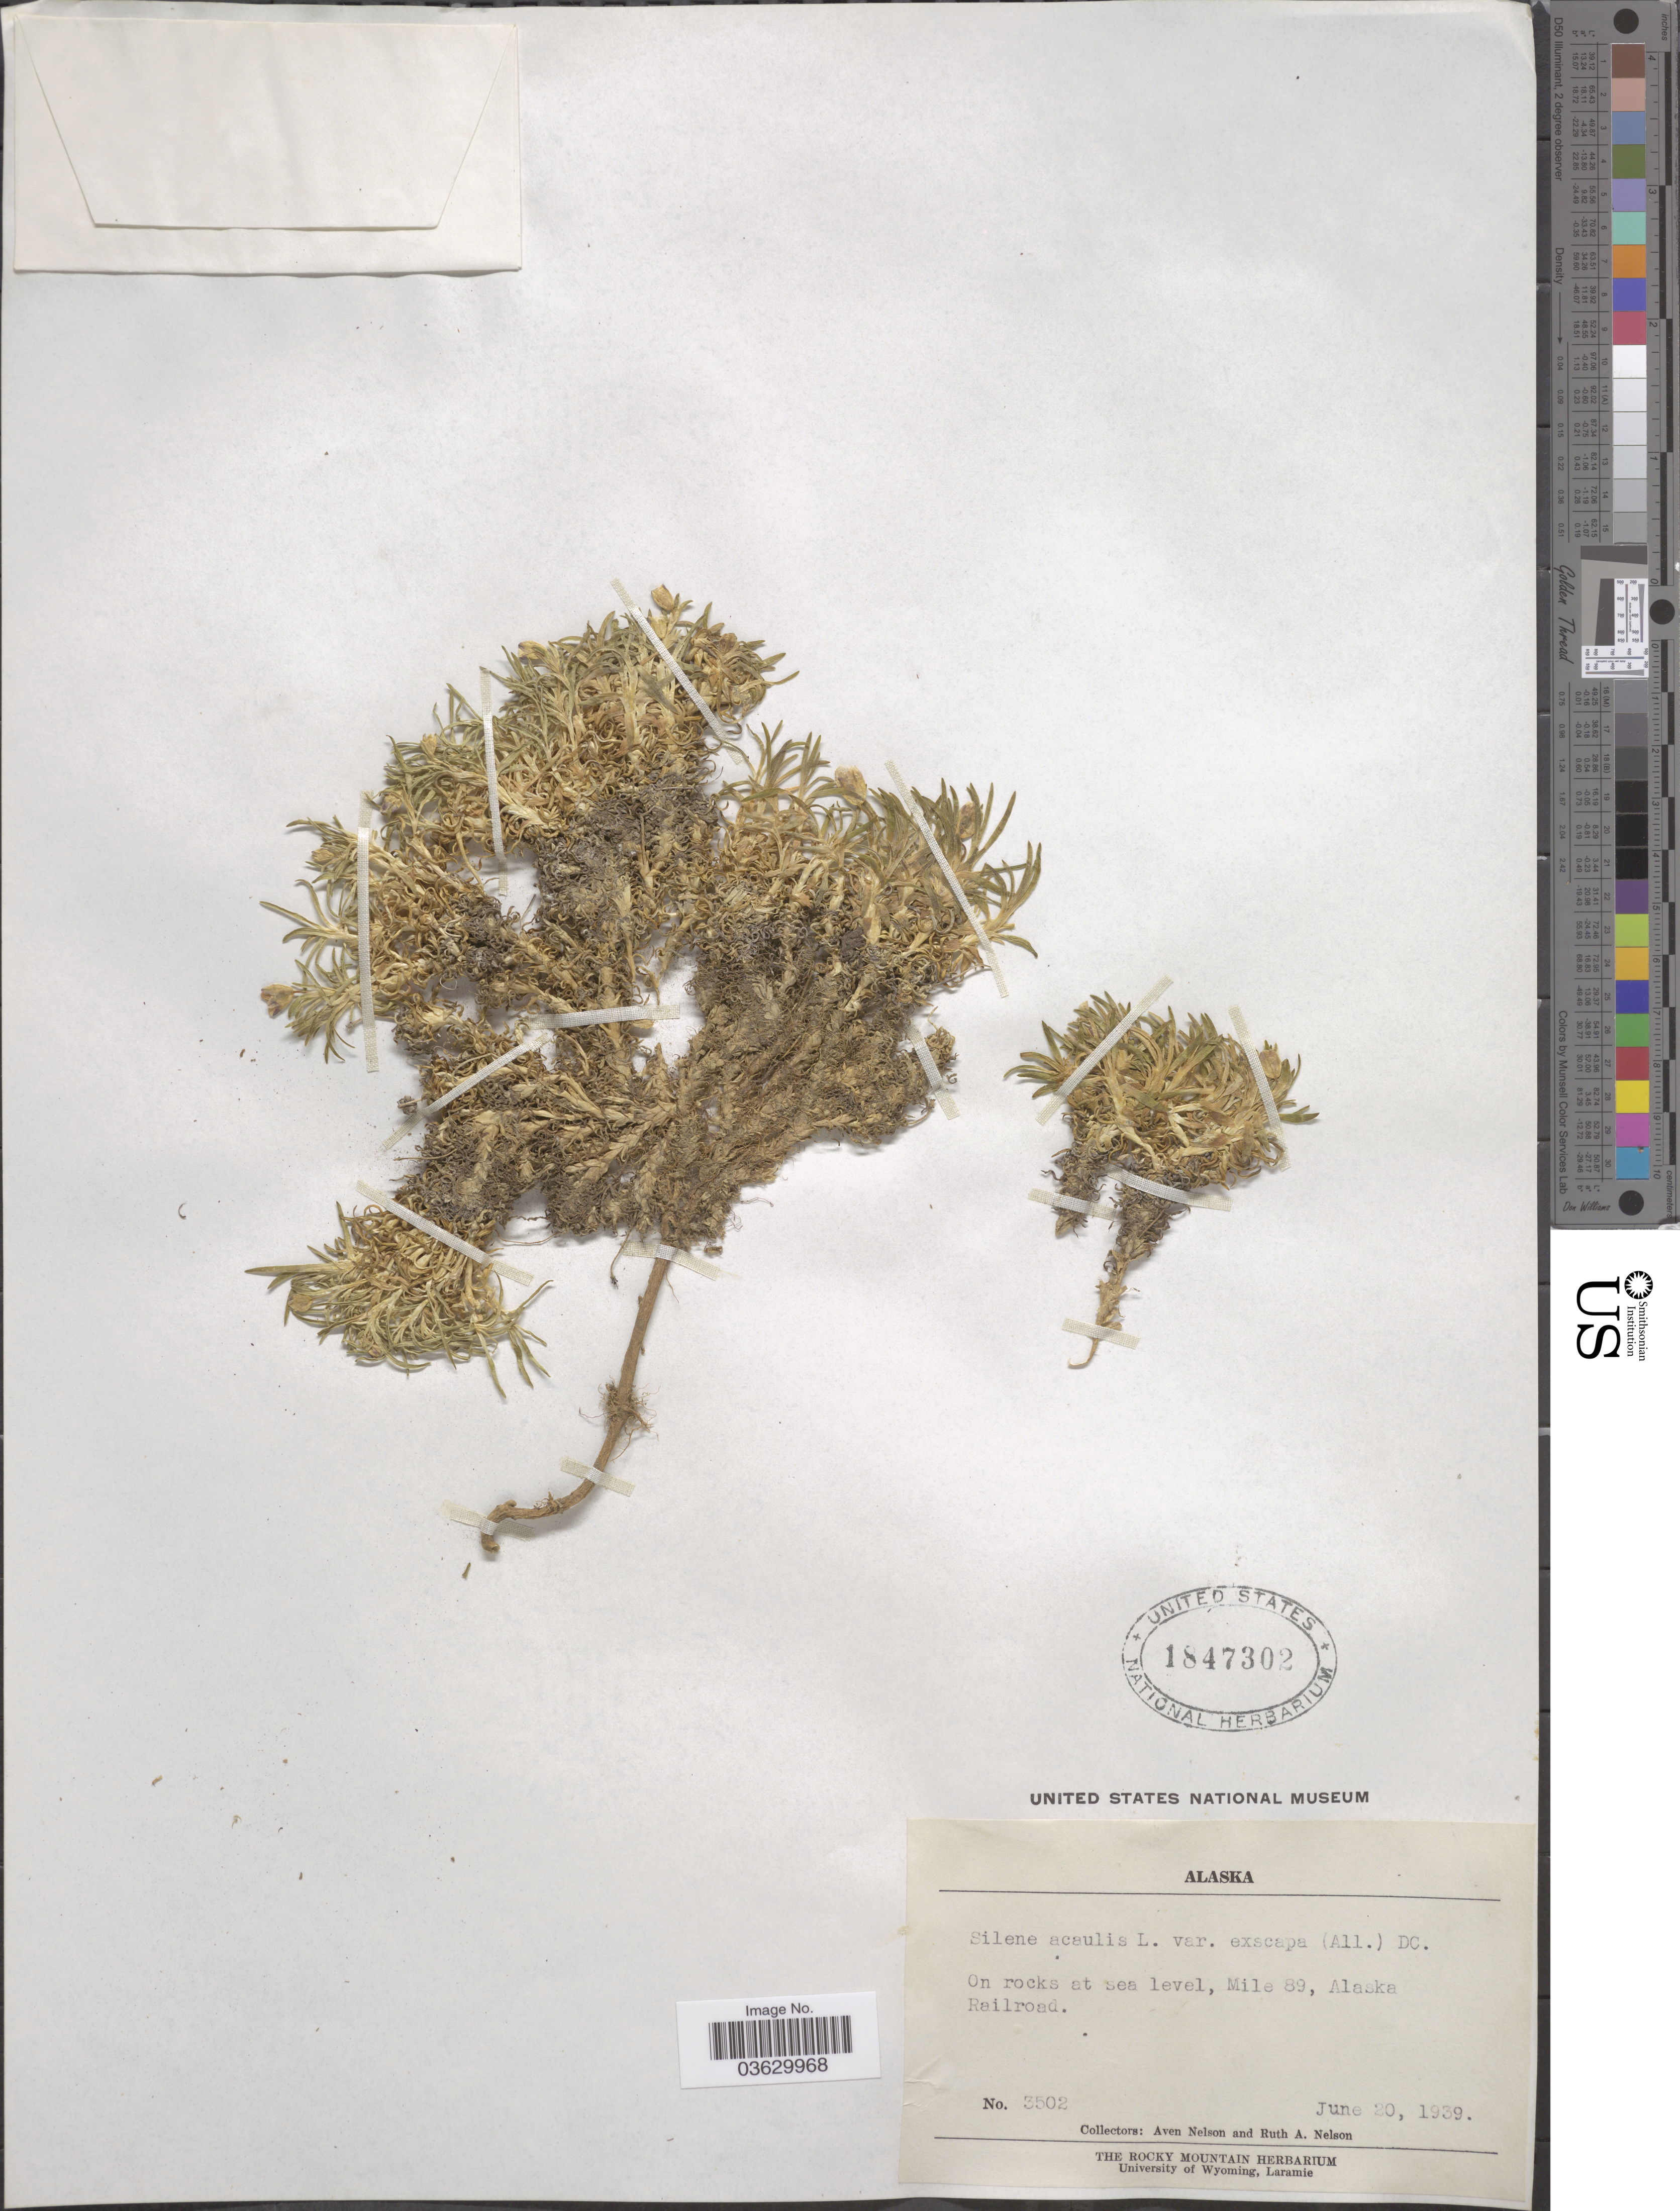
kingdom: Plantae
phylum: Tracheophyta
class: Magnoliopsida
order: Caryophyllales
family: Caryophyllaceae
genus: Silene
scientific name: Silene acaulis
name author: (L.) Jacq.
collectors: A. Nelson & R. A. Nelson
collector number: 3502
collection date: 1939-06-20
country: United States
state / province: Alaska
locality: Mile 89, Alaska Railroad.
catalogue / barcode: US 1847302